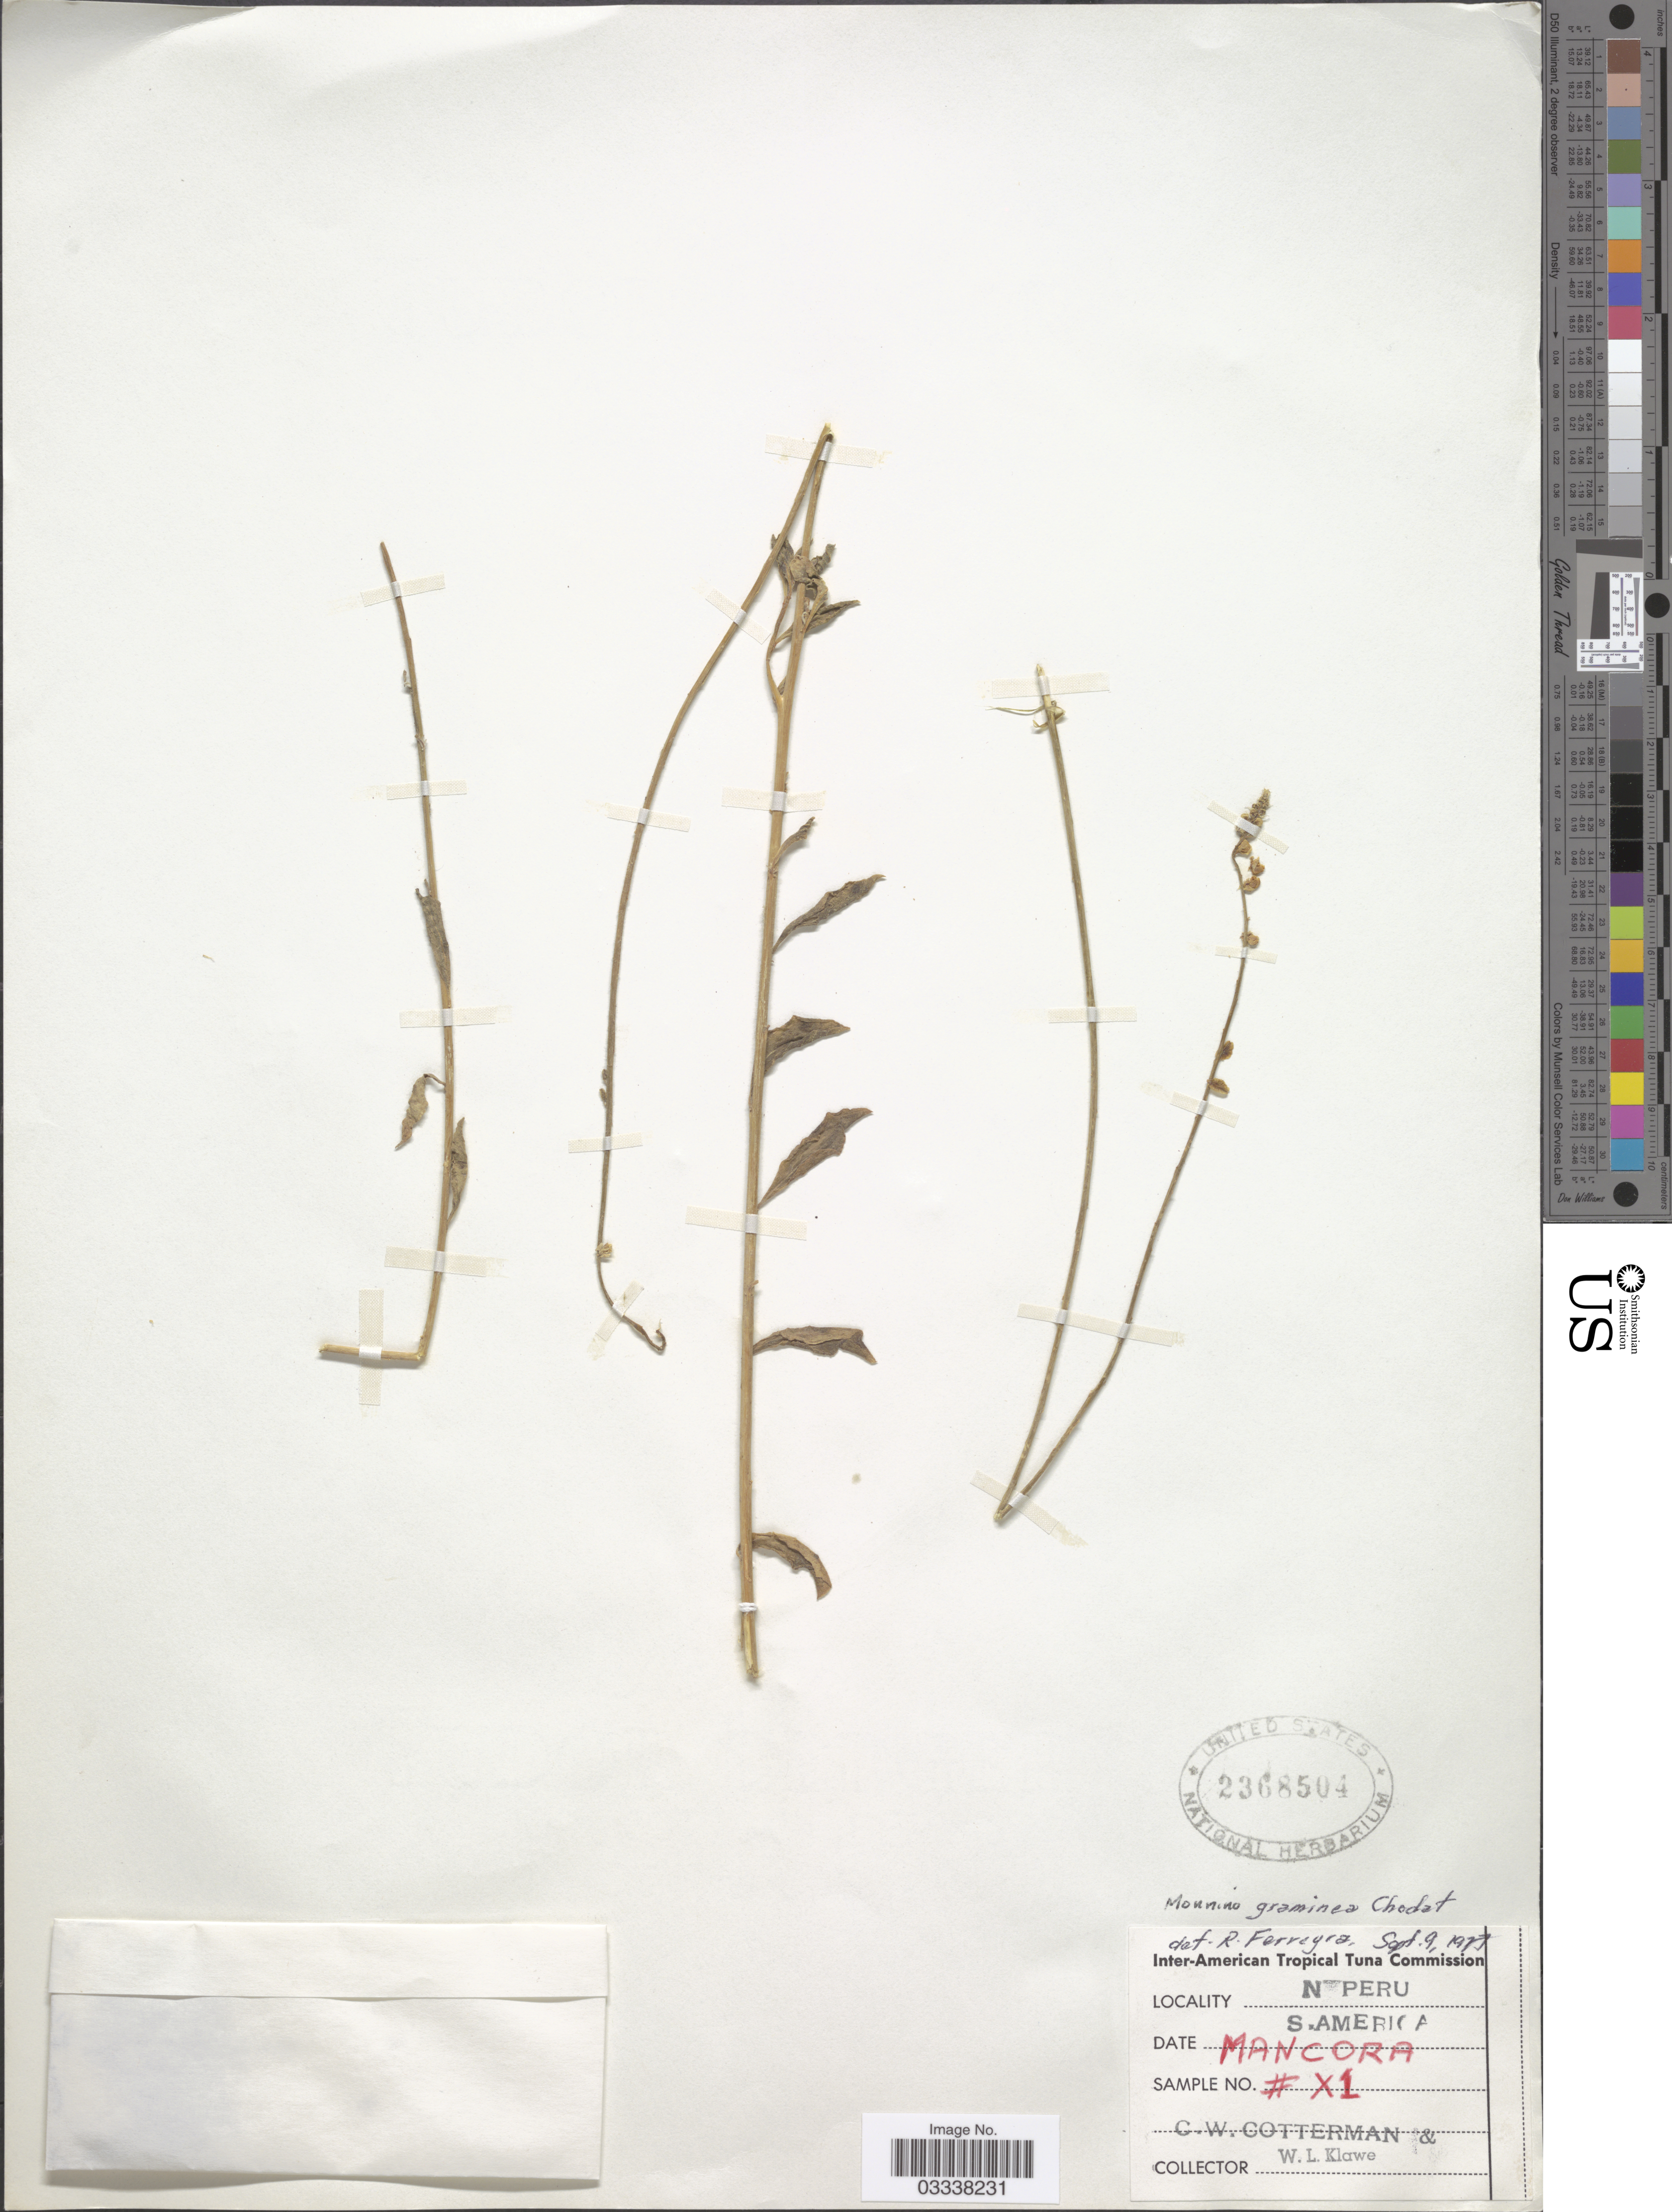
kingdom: Plantae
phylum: Tracheophyta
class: Magnoliopsida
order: Fabales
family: Polygalaceae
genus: Monnina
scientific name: Monnina graminea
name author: Chodat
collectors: C. Cotterman & W. Klawe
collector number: XI?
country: Peru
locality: N Peru.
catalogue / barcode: US 2368504